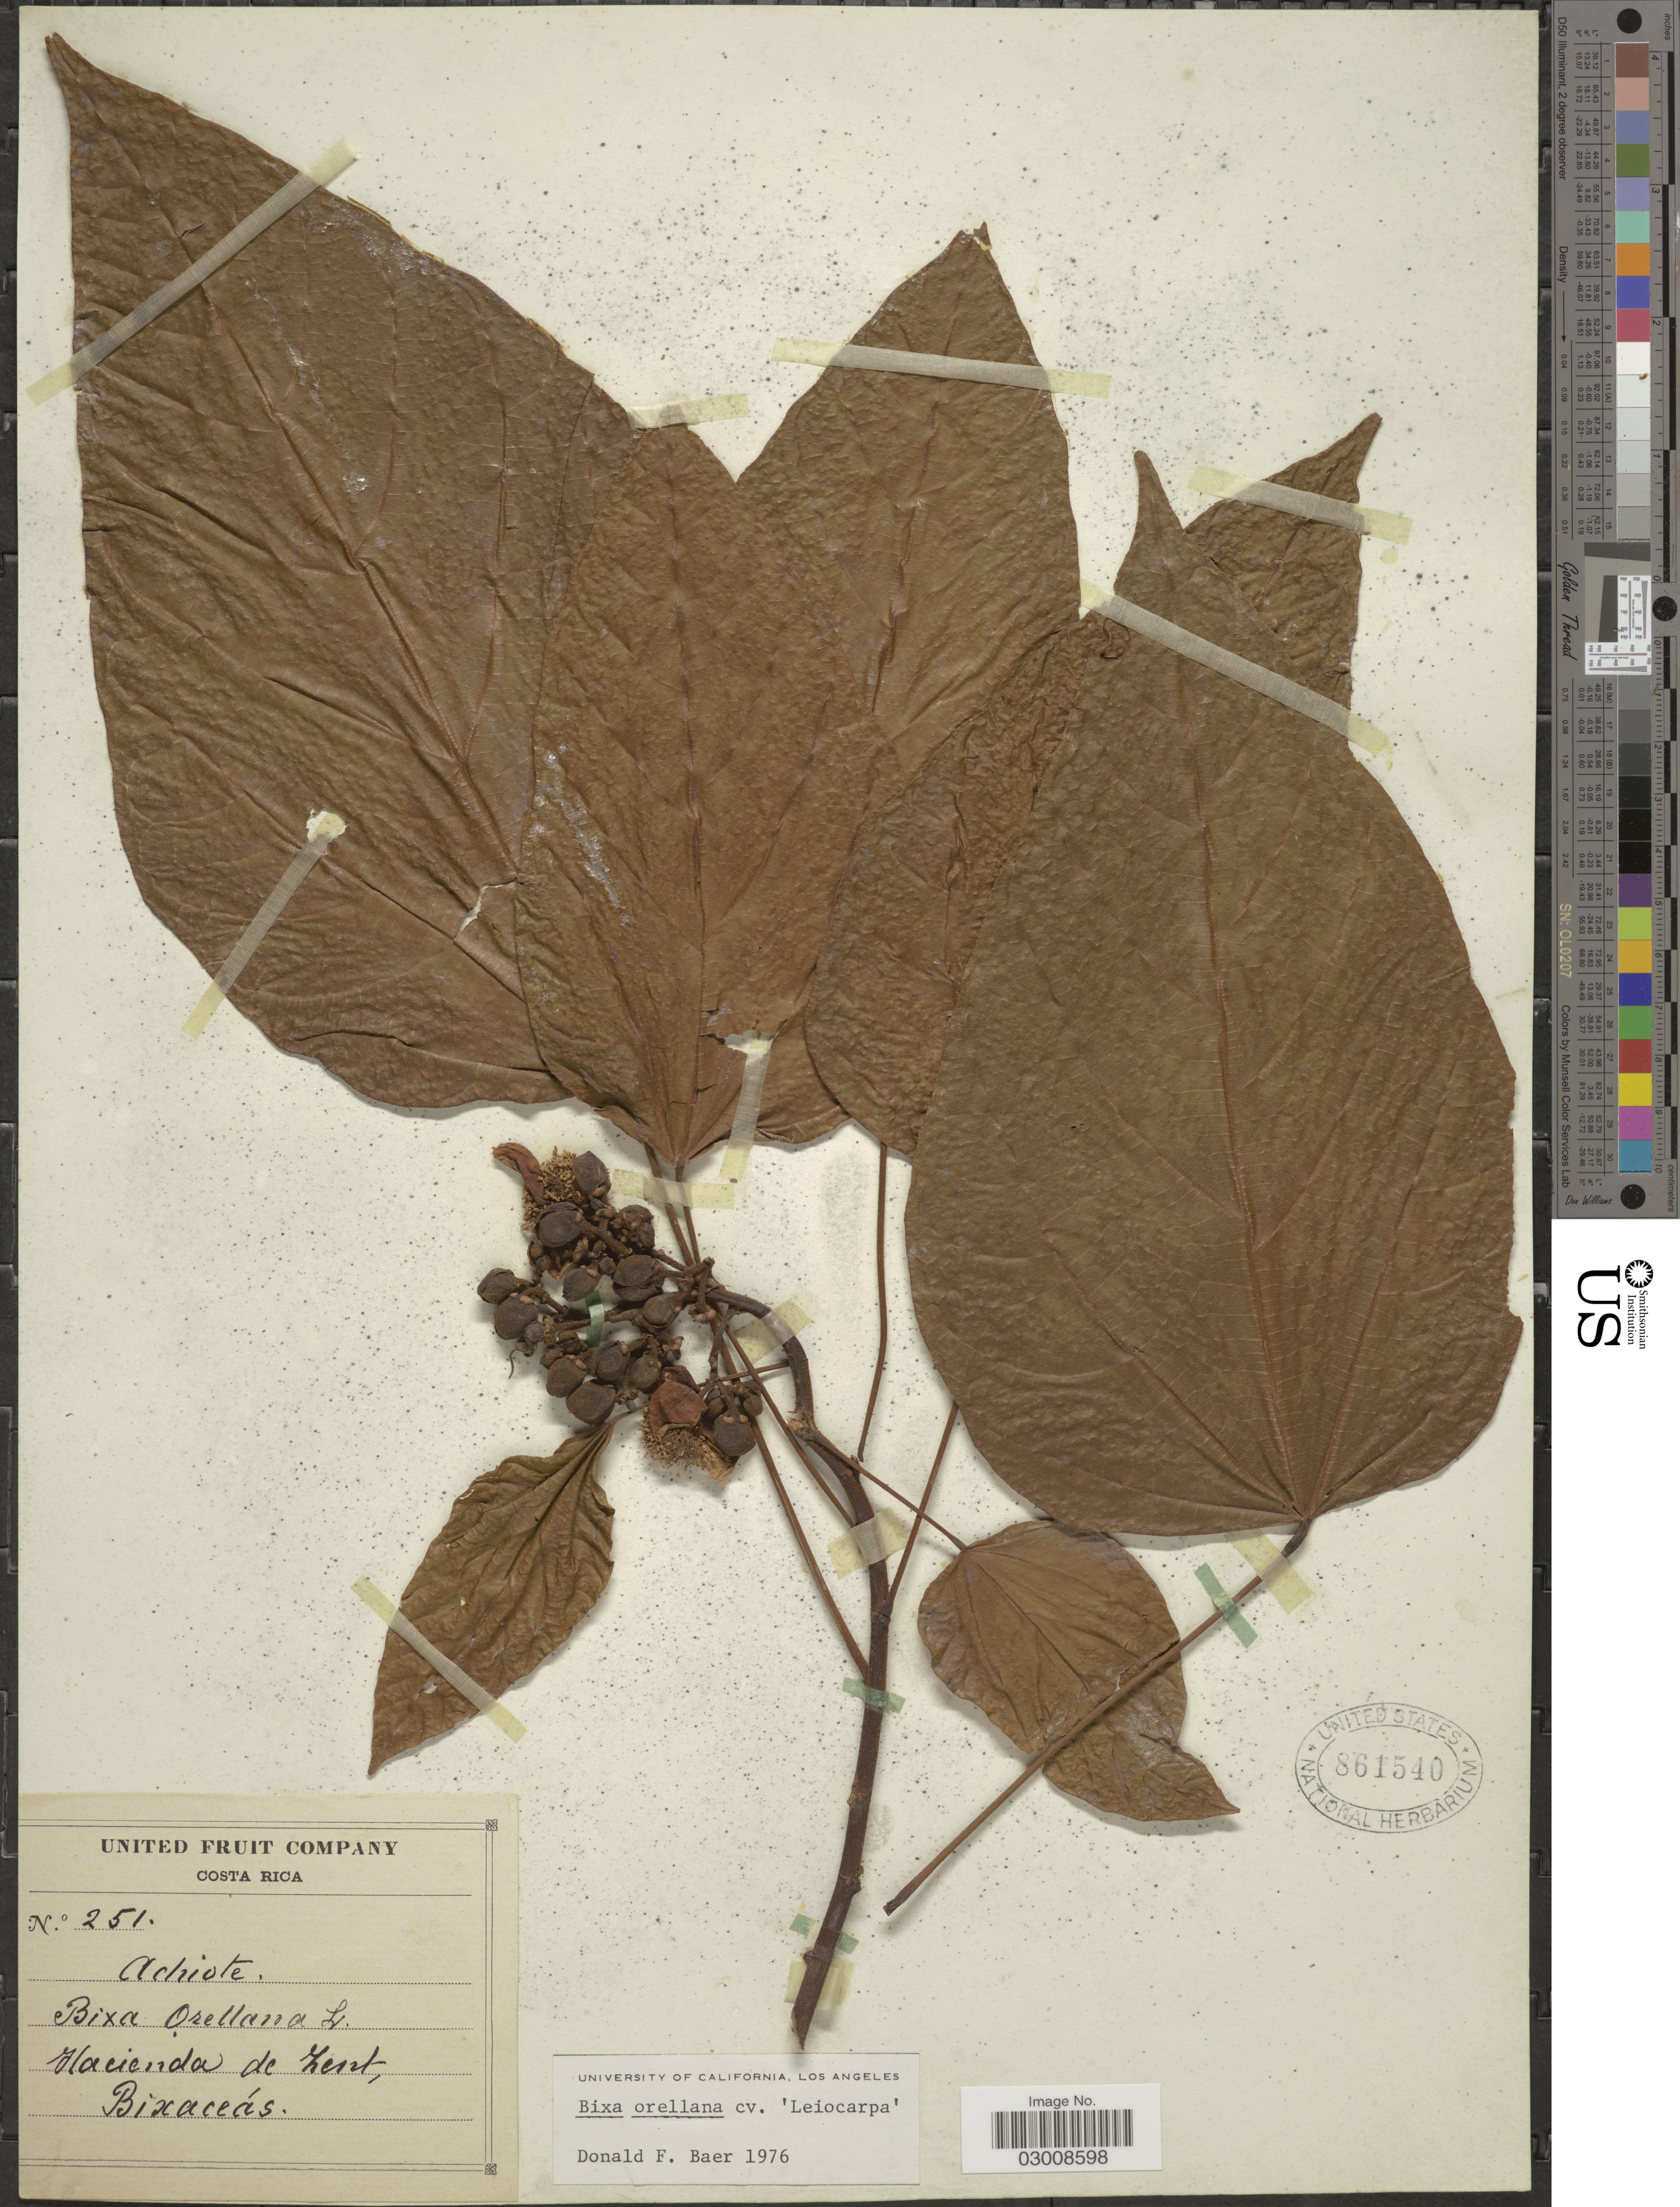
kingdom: Plantae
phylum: Tracheophyta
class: Magnoliopsida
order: Malvales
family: Bixaceae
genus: Bixa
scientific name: Bixa orellana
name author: L.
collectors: United Fruit Company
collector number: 251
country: Costa Rica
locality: Hacienda de Zent.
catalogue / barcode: US 861540